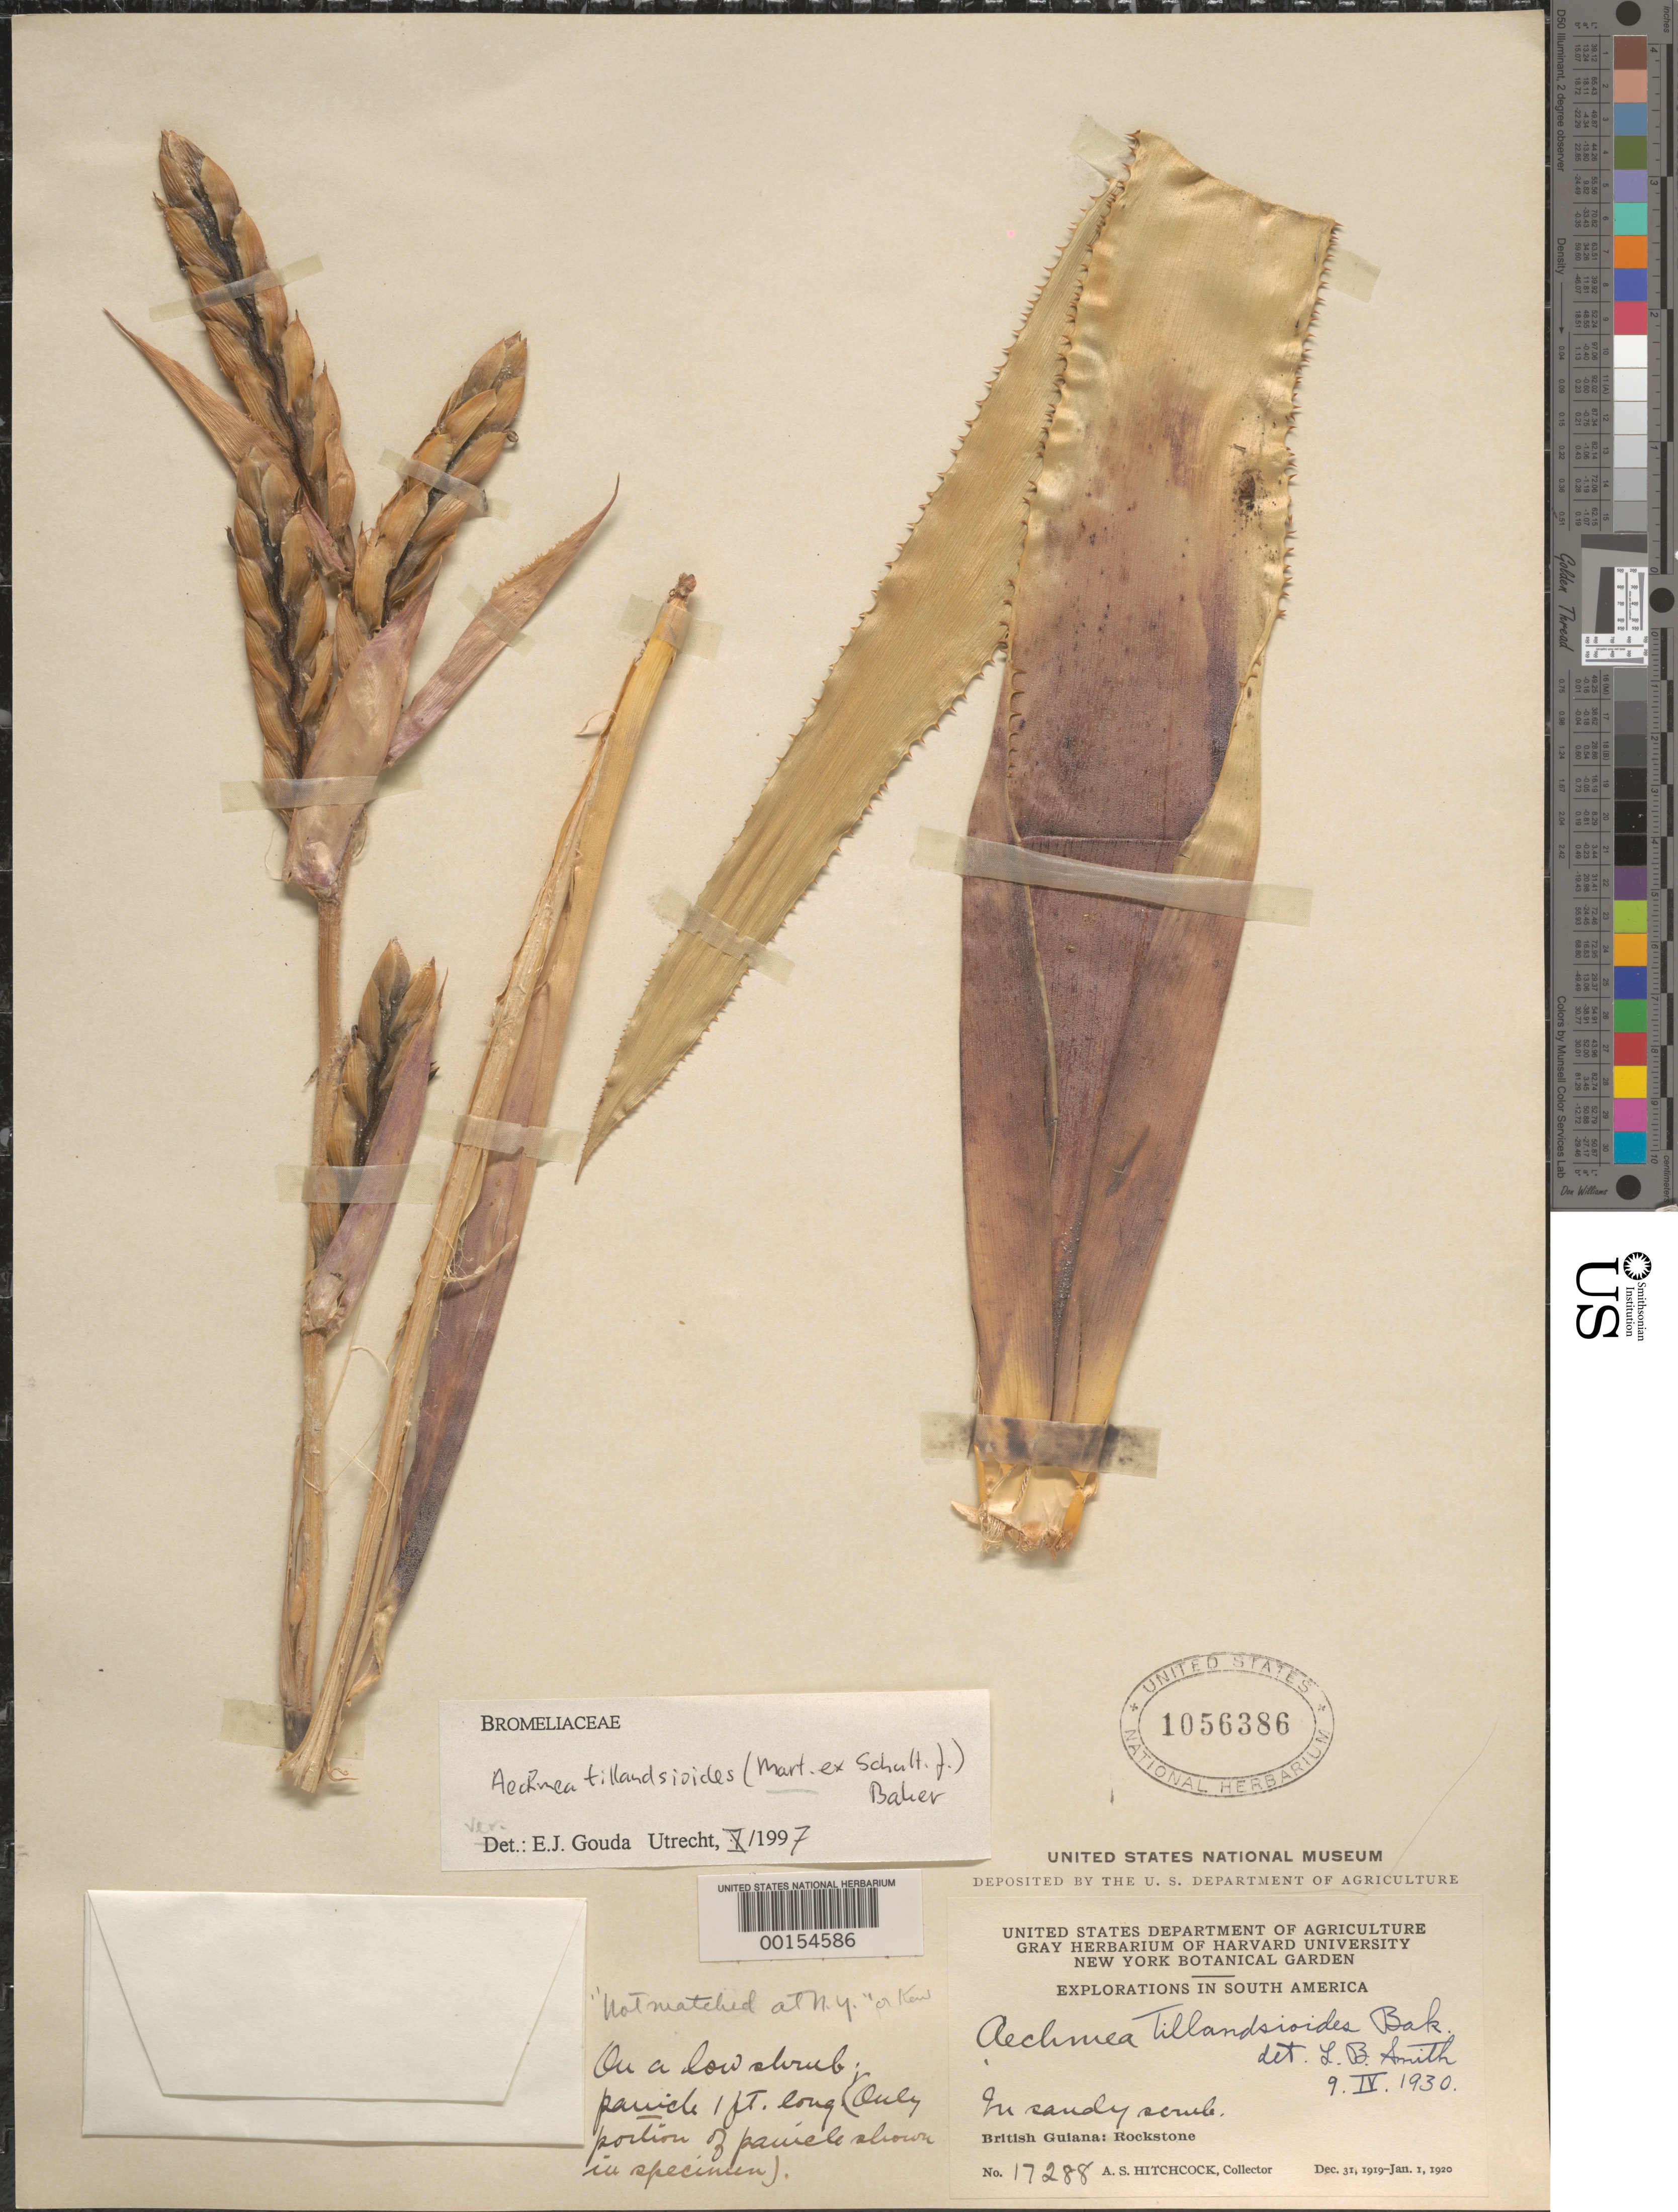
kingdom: Plantae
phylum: Tracheophyta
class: Liliopsida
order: Poales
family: Bromeliaceae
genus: Aechmea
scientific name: Aechmea tillandsioides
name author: (Mart. ex Schult. & Schult. f.) Baker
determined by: Gouda, E. J.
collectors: A. S. Hitchcock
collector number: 17288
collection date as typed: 31-Dec-19 to 1-Jan-20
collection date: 1919-12-31/1920-01-01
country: Guyana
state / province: U. Demerara-Berbice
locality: Rockstone, on the Essequibo River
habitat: Sandy scrub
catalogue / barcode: US 1056386